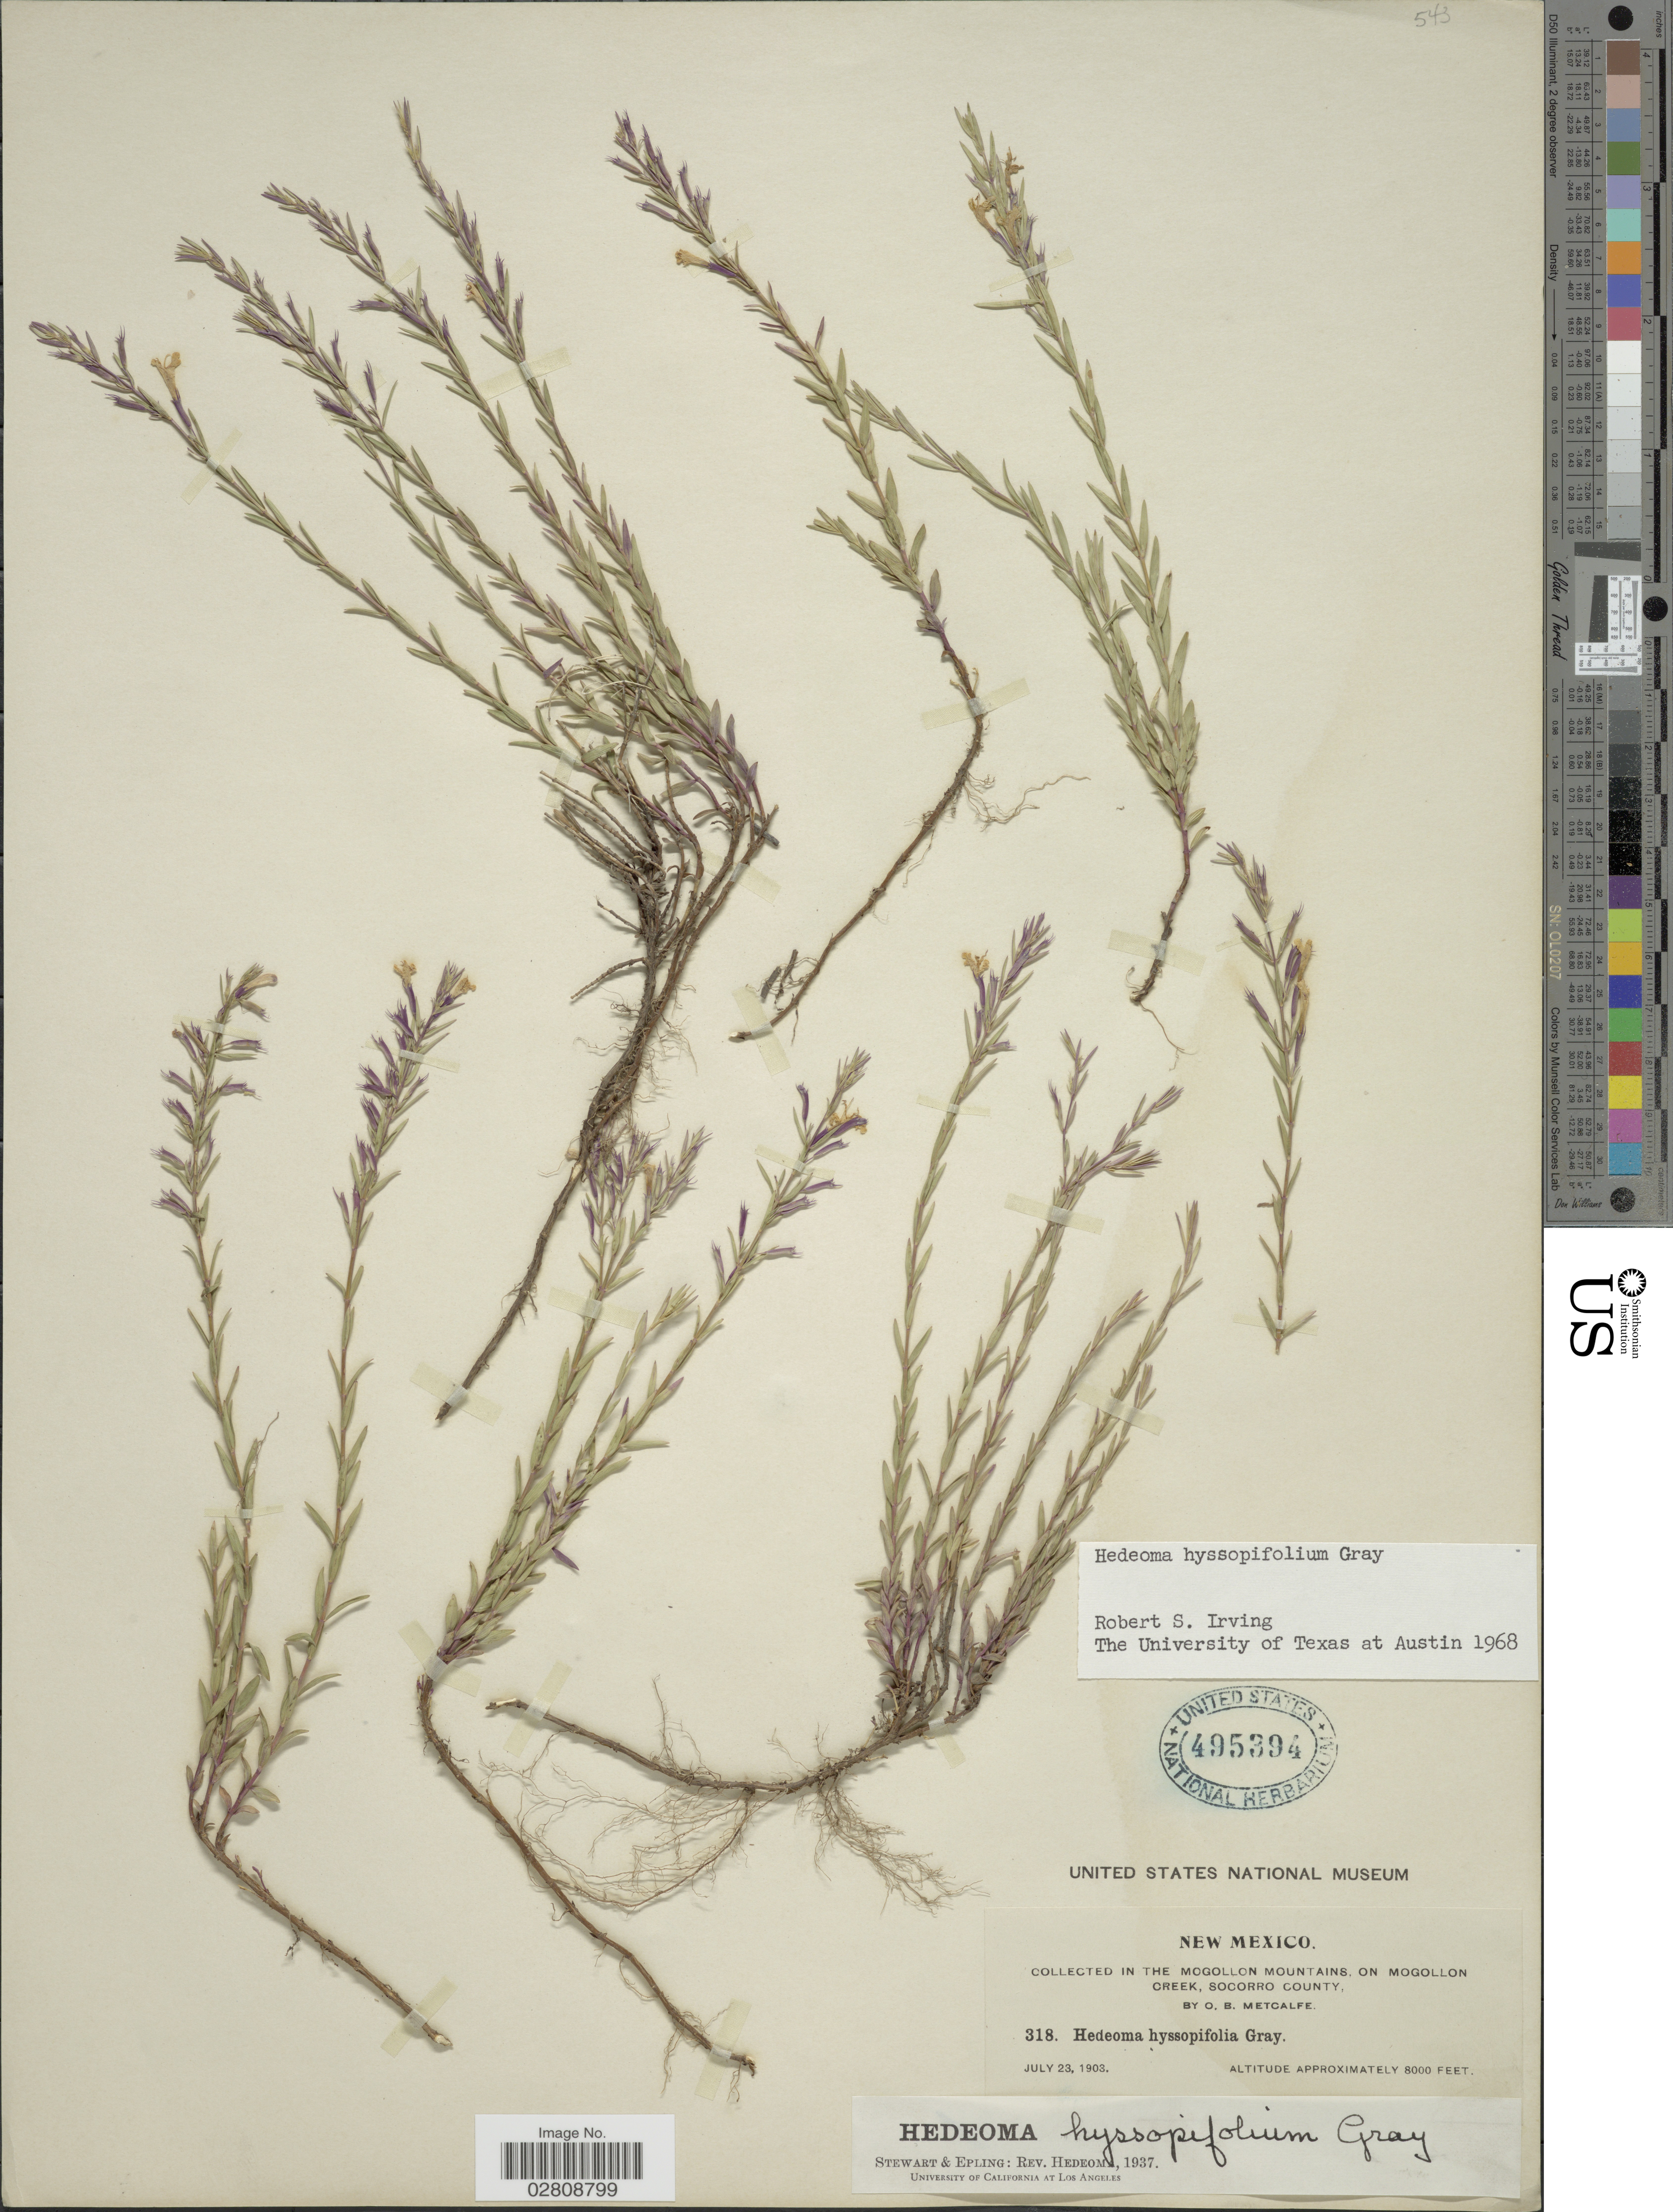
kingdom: Plantae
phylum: Tracheophyta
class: Magnoliopsida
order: Lamiales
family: Lamiaceae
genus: Hedeoma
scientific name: Hedeoma hyssopifolia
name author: A. Gray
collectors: O. B. Metcalfe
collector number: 318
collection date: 1903-07-23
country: United States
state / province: New Mexico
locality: In the Mogollon Mountains, on Mogollon Creek, Socorro County.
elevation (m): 2438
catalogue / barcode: US 495394